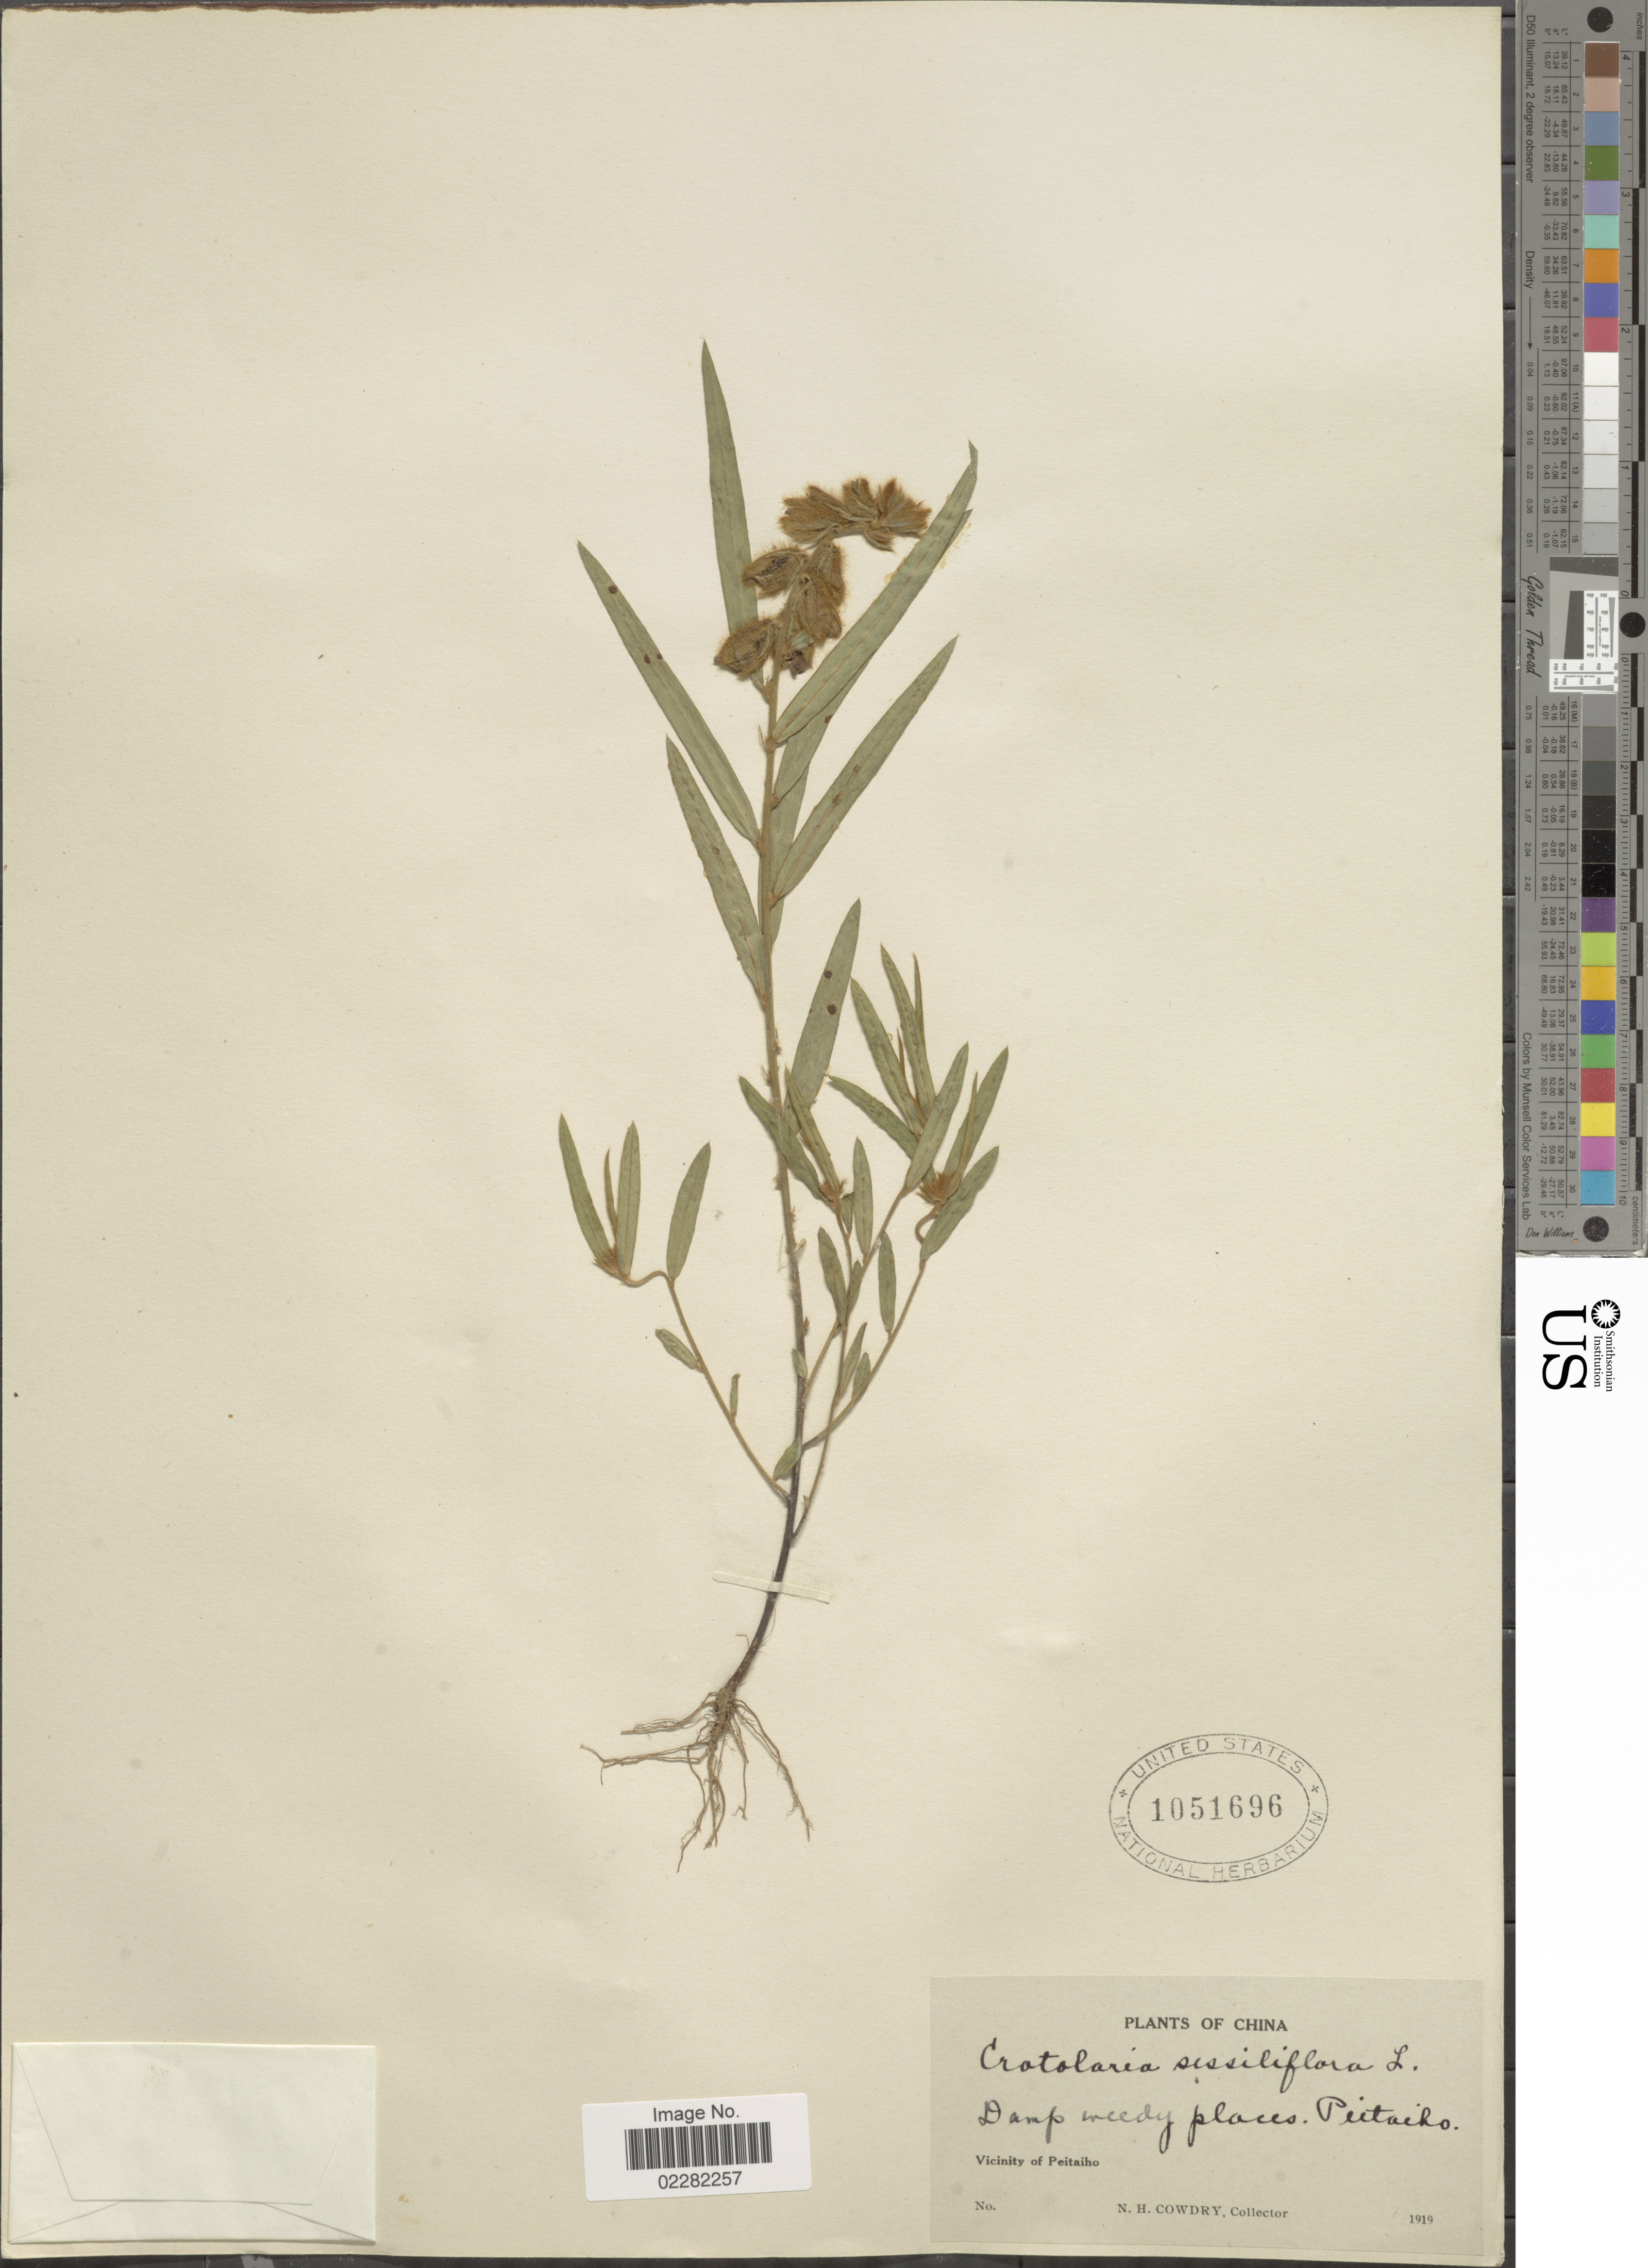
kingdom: Plantae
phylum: Tracheophyta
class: Magnoliopsida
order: Fabales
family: Fabaceae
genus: Crotalaria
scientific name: Crotalaria sessilifolia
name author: L.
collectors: N. H. Cowdry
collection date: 1919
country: China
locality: Vicinity of Peitaiho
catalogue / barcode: US 1051696